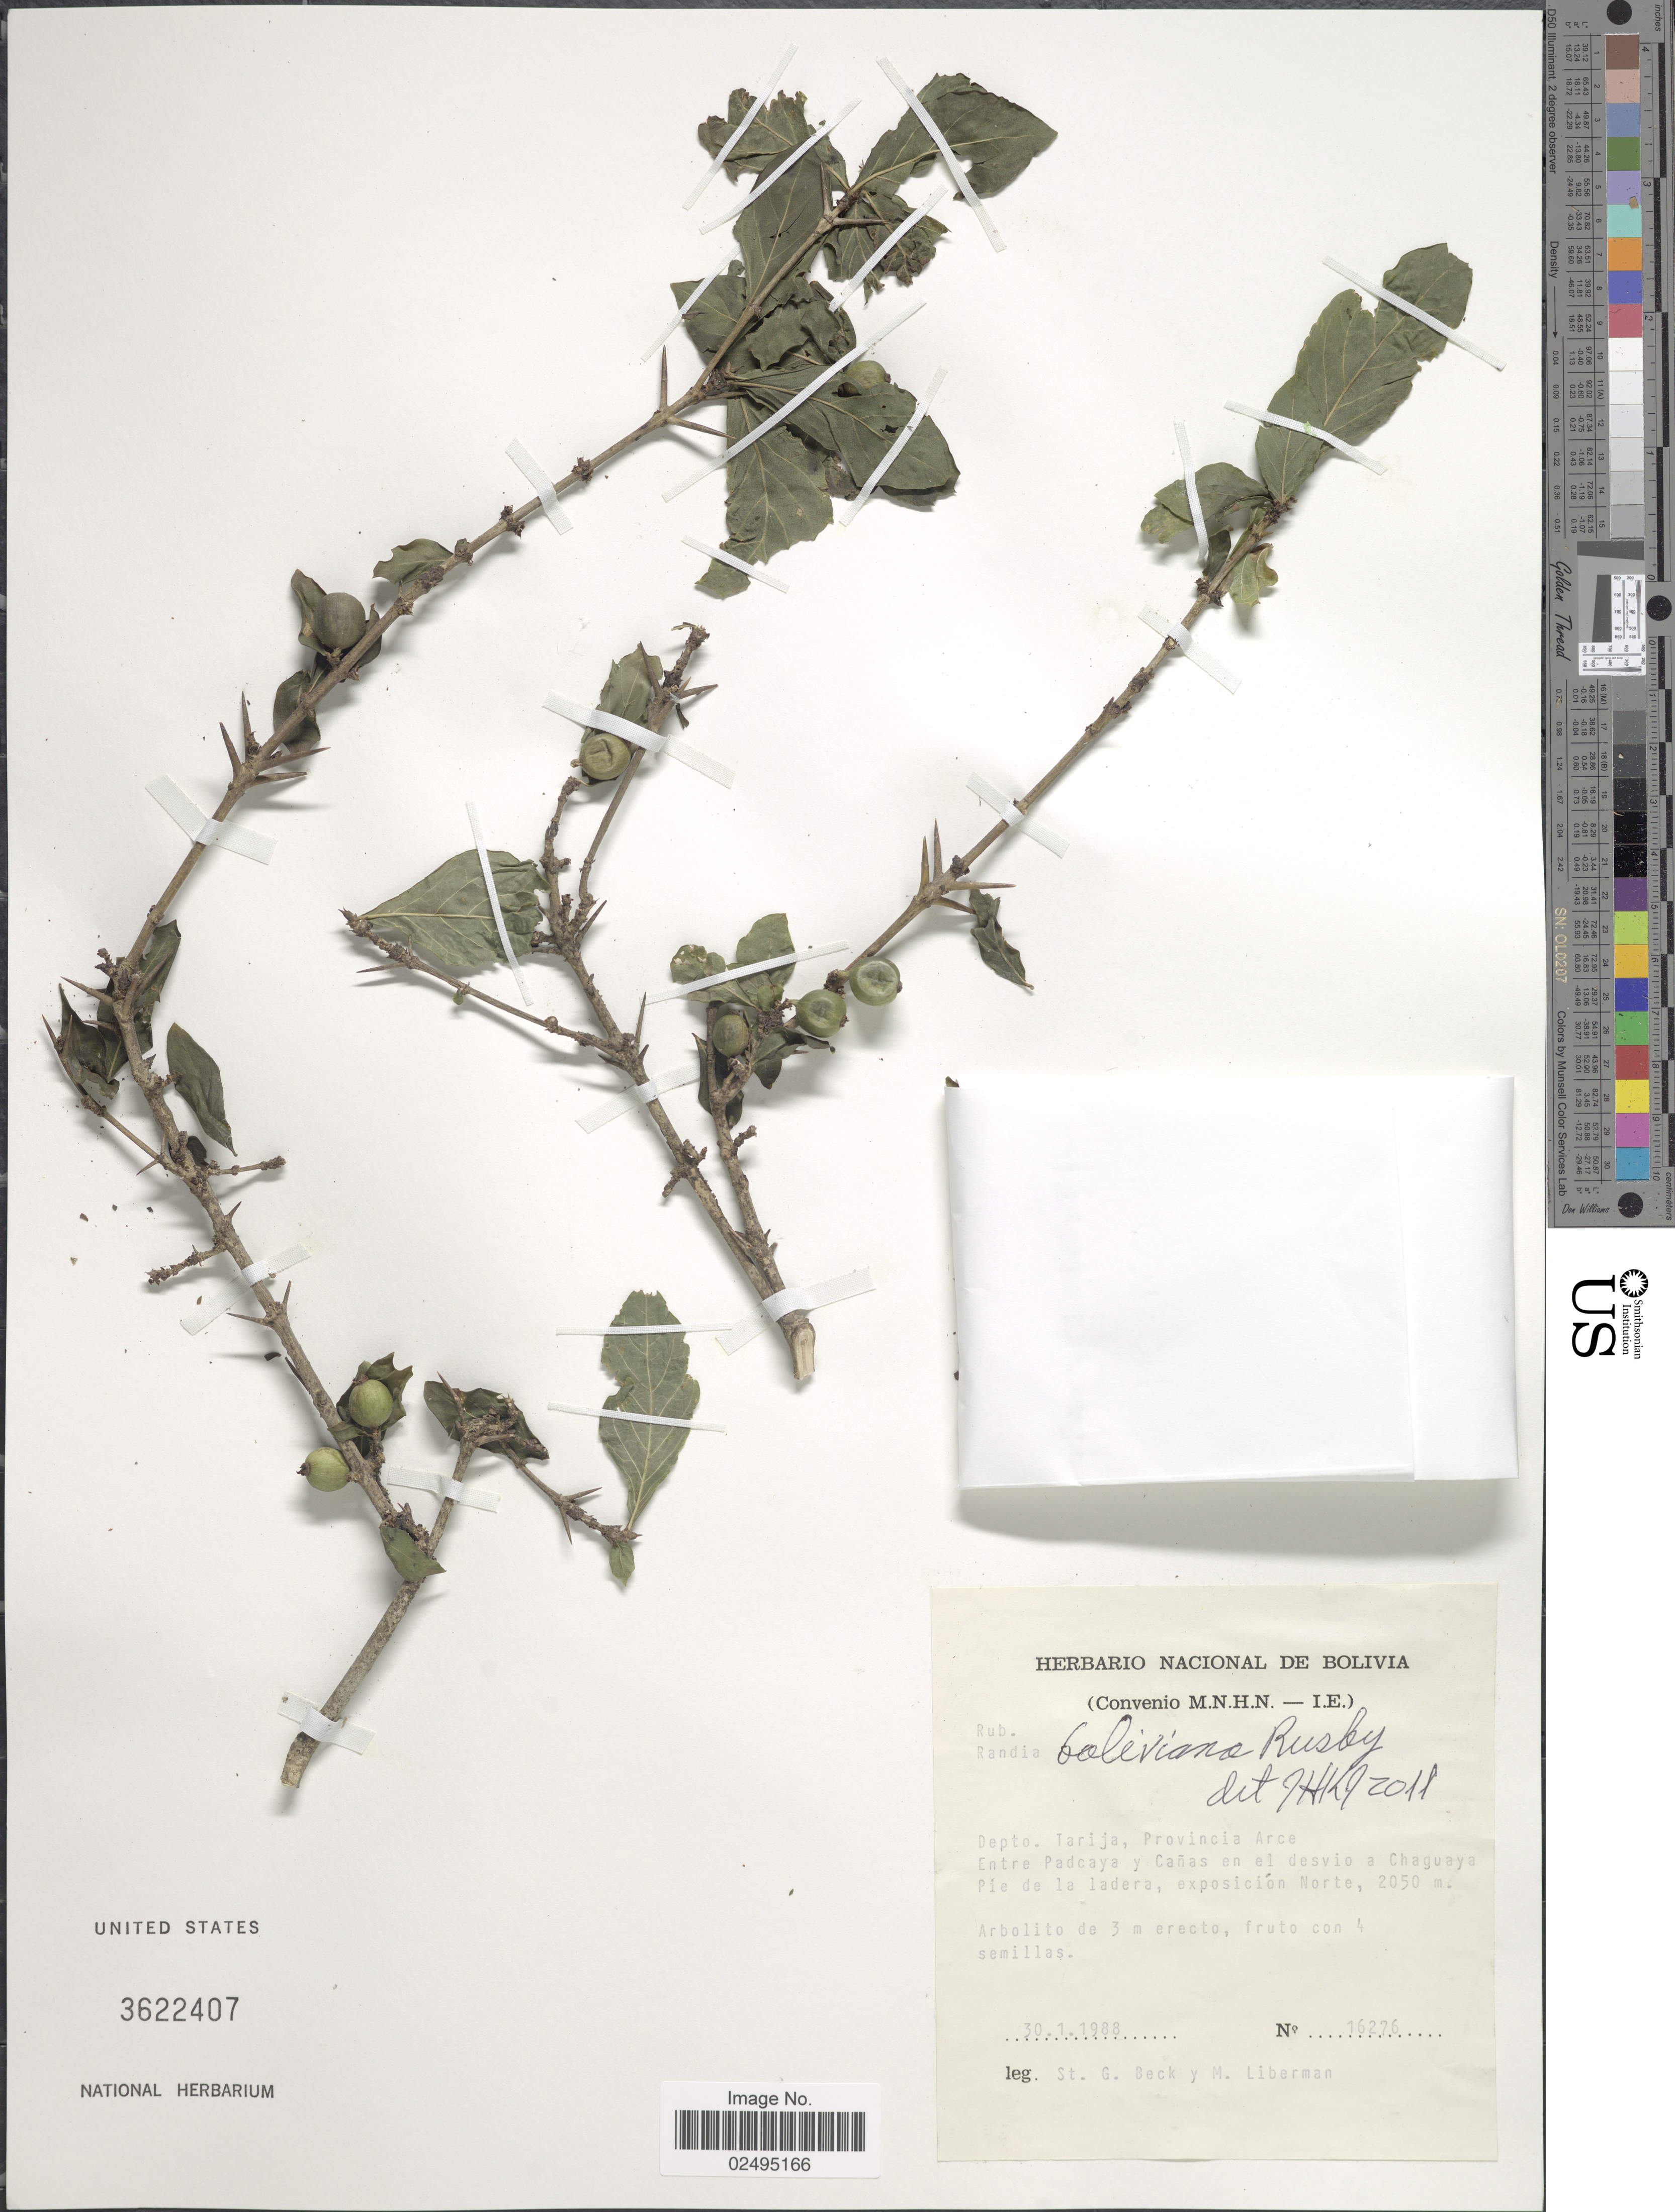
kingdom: Plantae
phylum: Tracheophyta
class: Magnoliopsida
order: Gentianales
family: Rubiaceae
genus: Randia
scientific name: Randia boliviana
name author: Rusby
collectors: S. G. Beck & M. Libermann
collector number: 16276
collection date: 1988-01-30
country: Bolivia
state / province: Tarija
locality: Provincia Arce, Entre Padcaya y Canas en el desvio a Chaguaya Pie de la ladera, exposicion Norte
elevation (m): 2050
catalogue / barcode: US 3622407